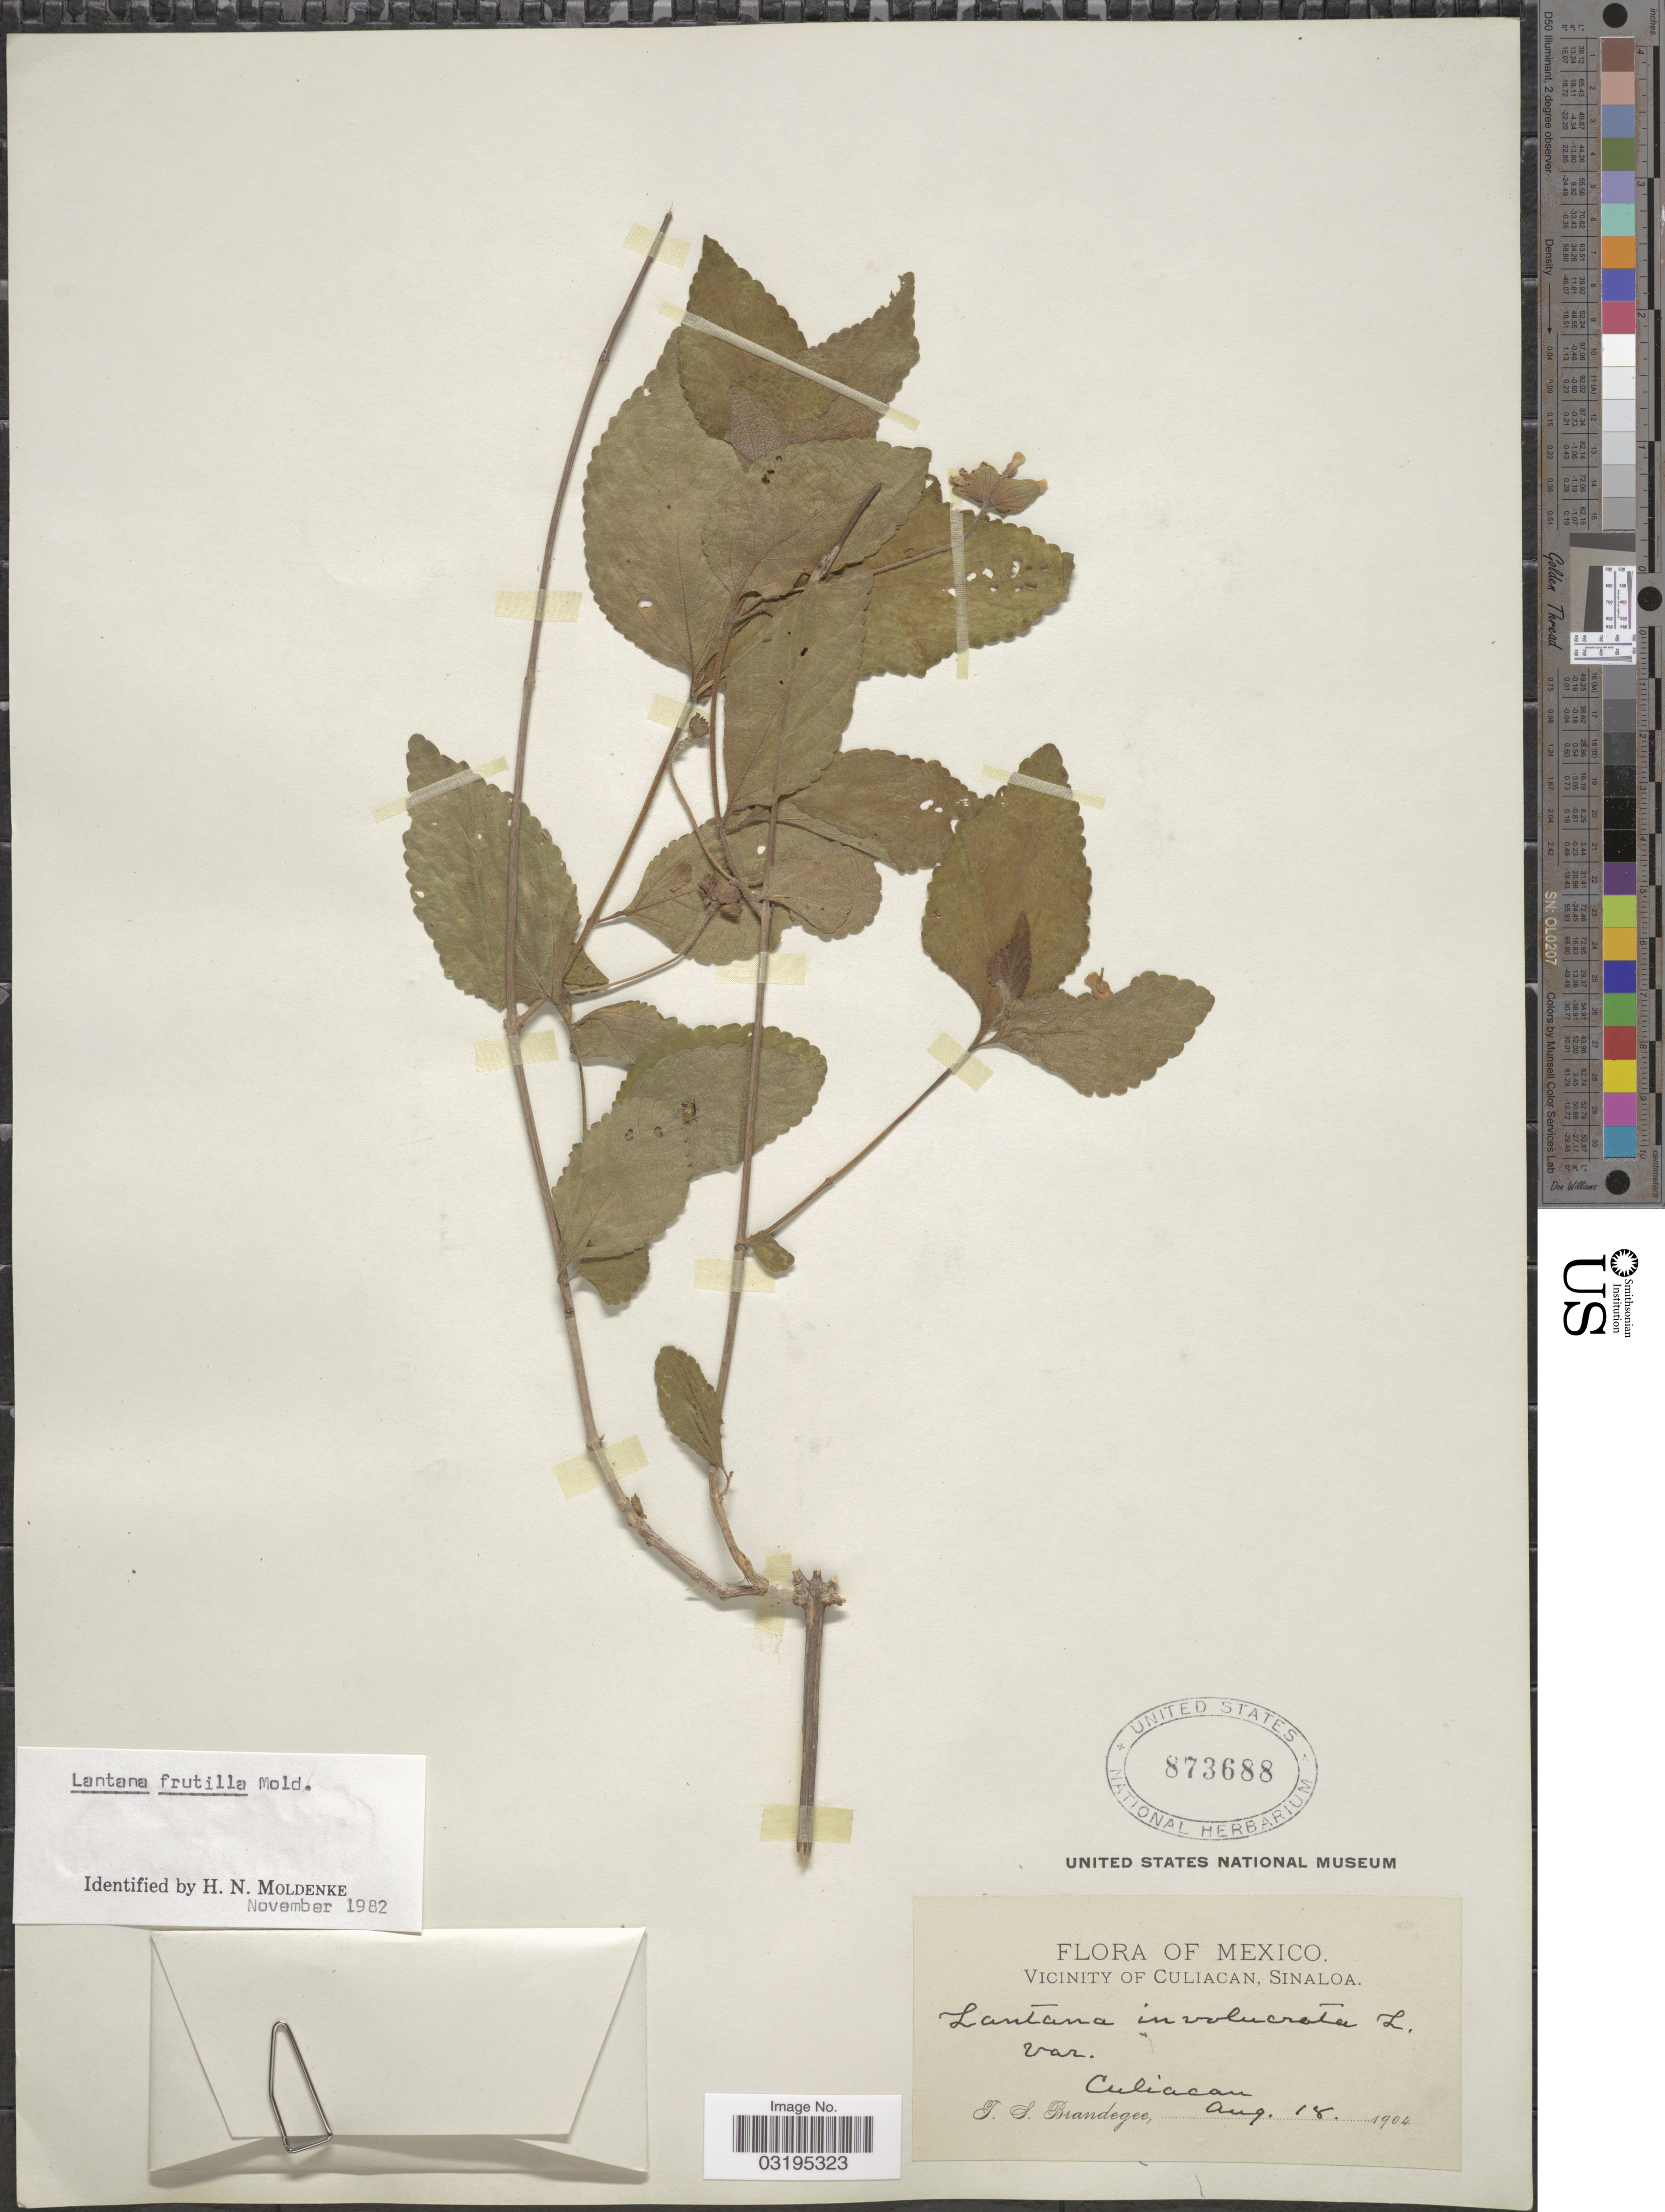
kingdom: Plantae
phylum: Tracheophyta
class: Magnoliopsida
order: Lamiales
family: Verbenaceae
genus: Lantana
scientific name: Lantana frutilla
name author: Moldenke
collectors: T. S. Brandegee (herbarium)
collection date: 1904-08-18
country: Mexico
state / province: Sinaloa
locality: Vicinity of Culiacan. Culiacan.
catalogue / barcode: US 873688